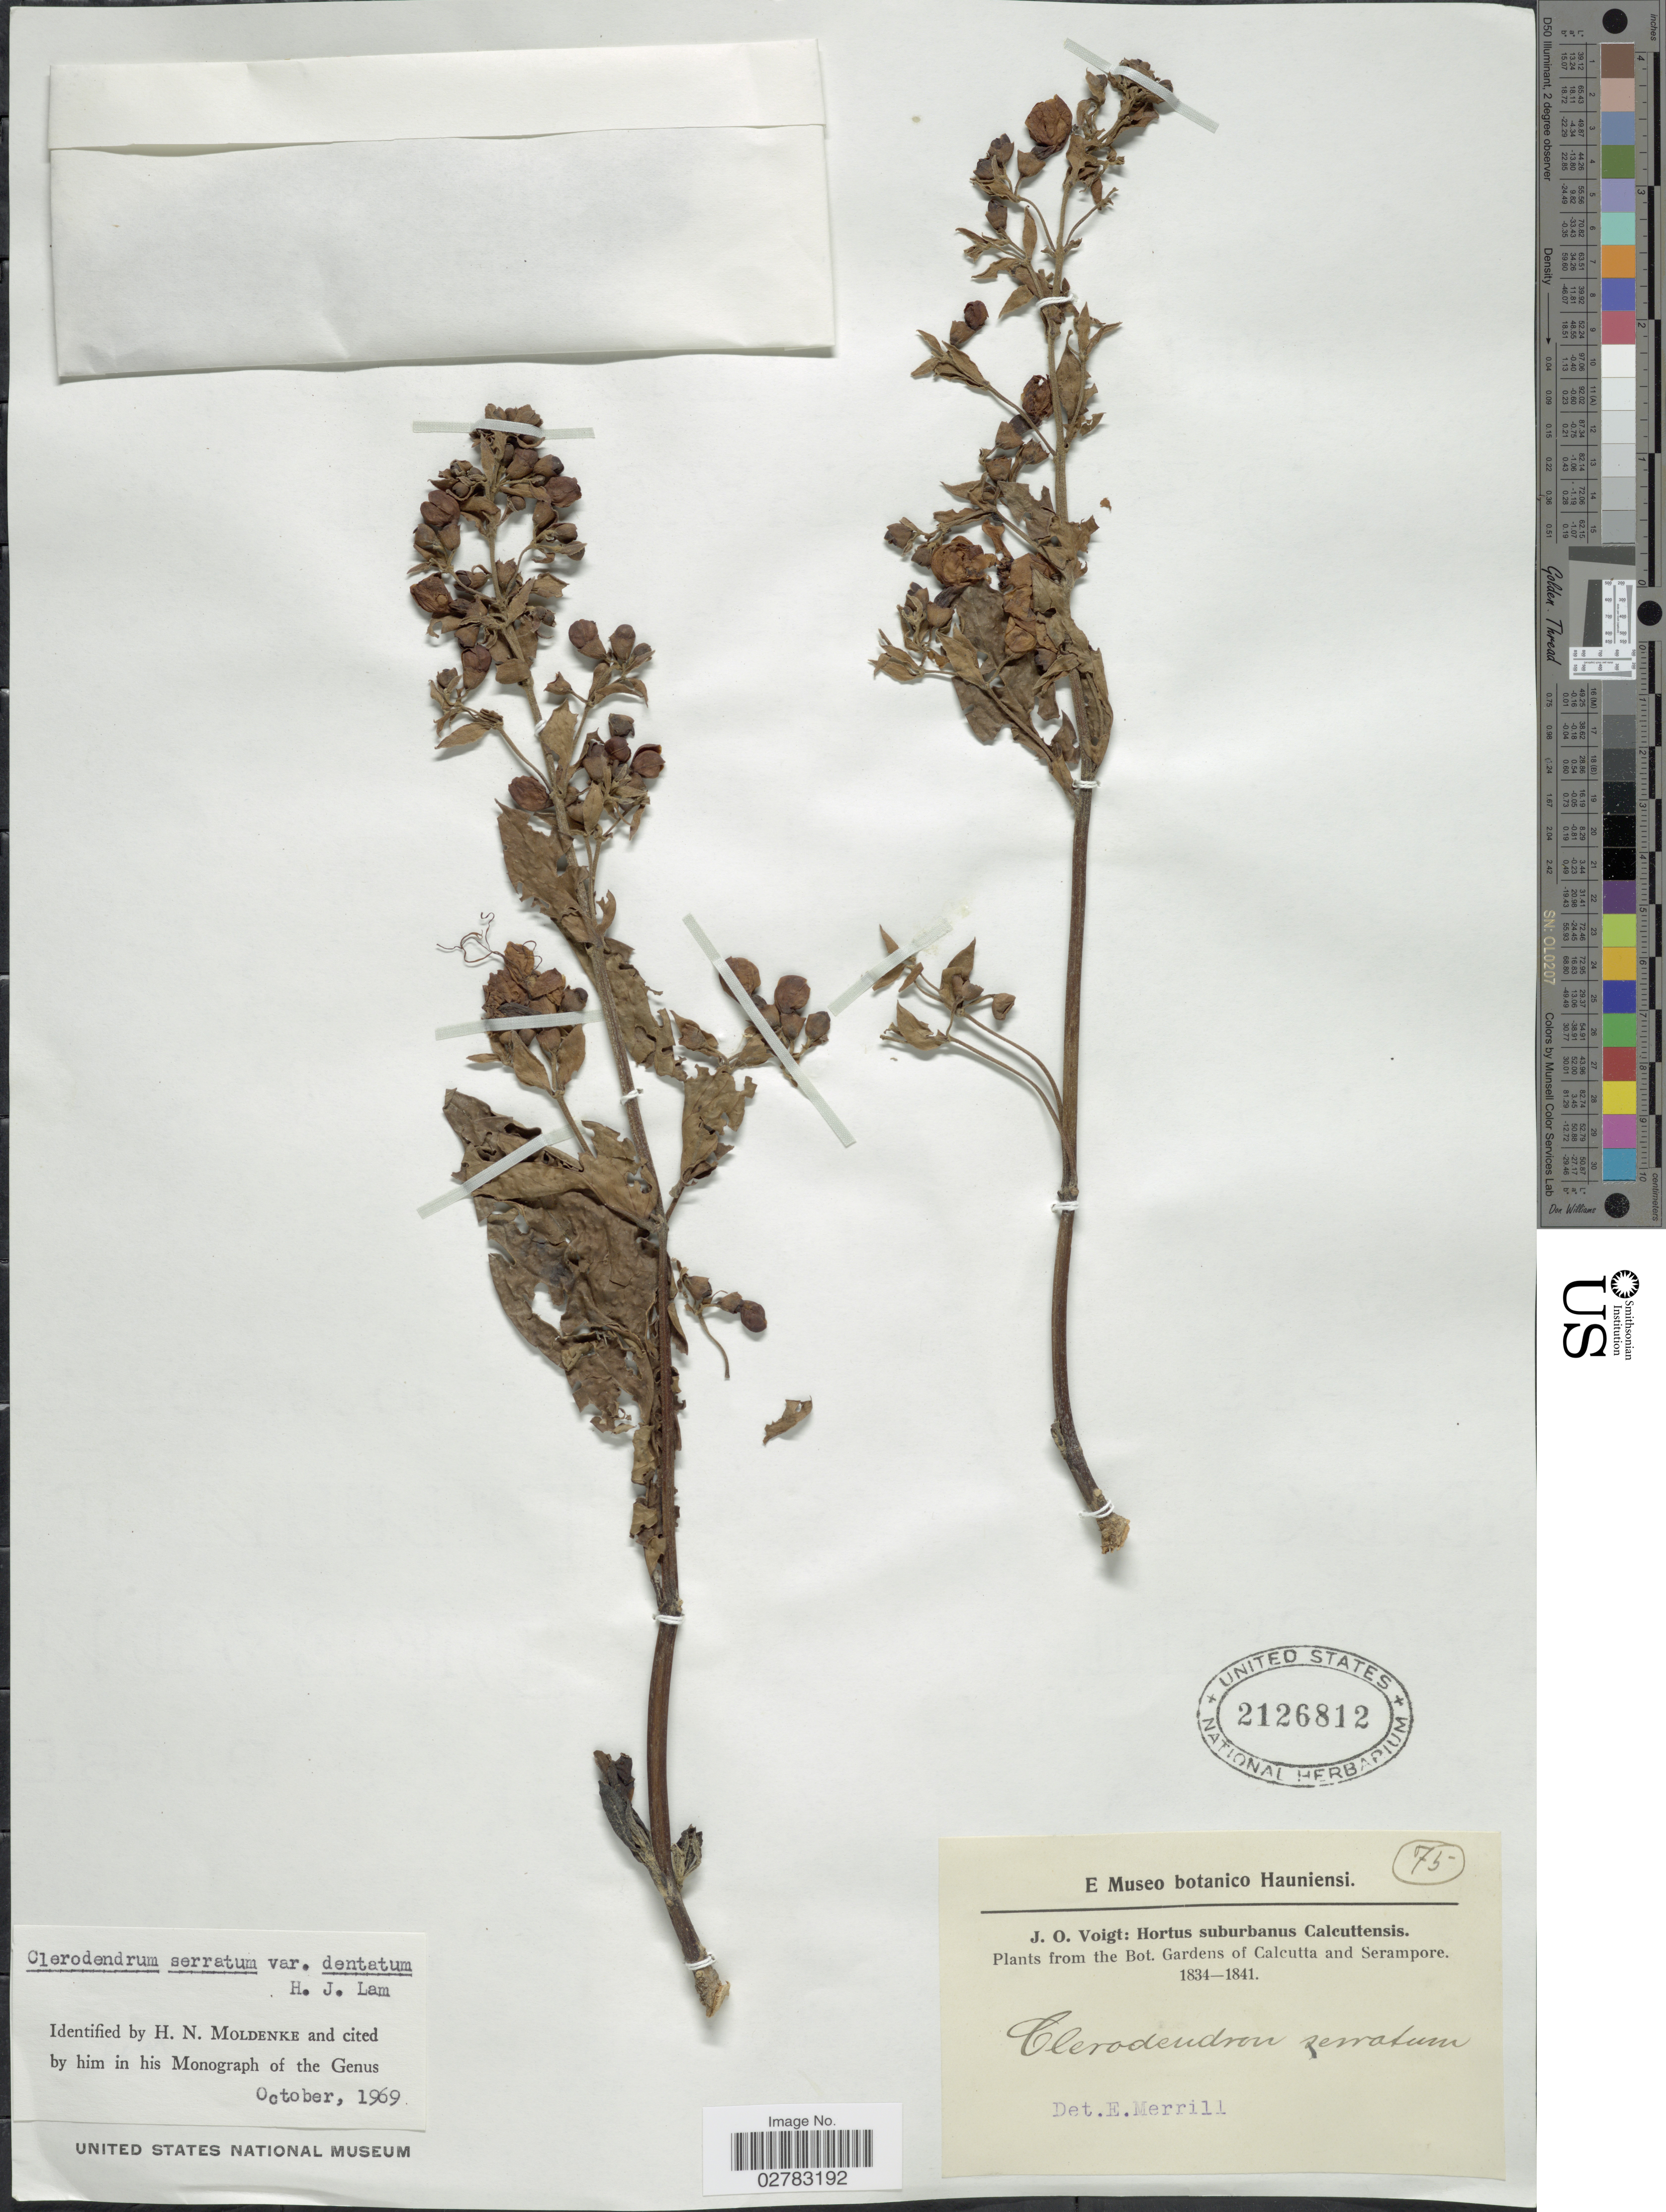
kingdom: Plantae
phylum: Tracheophyta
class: Magnoliopsida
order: Lamiales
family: Lamiaceae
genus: Clerodendrum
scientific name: Clerodendrum serratum var. dentatum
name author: H.J. Lam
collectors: J. O. Voigt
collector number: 75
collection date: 1834/1841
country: India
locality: From the Bot. Gardens of Calcutta and Serampore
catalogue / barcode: US 2126812